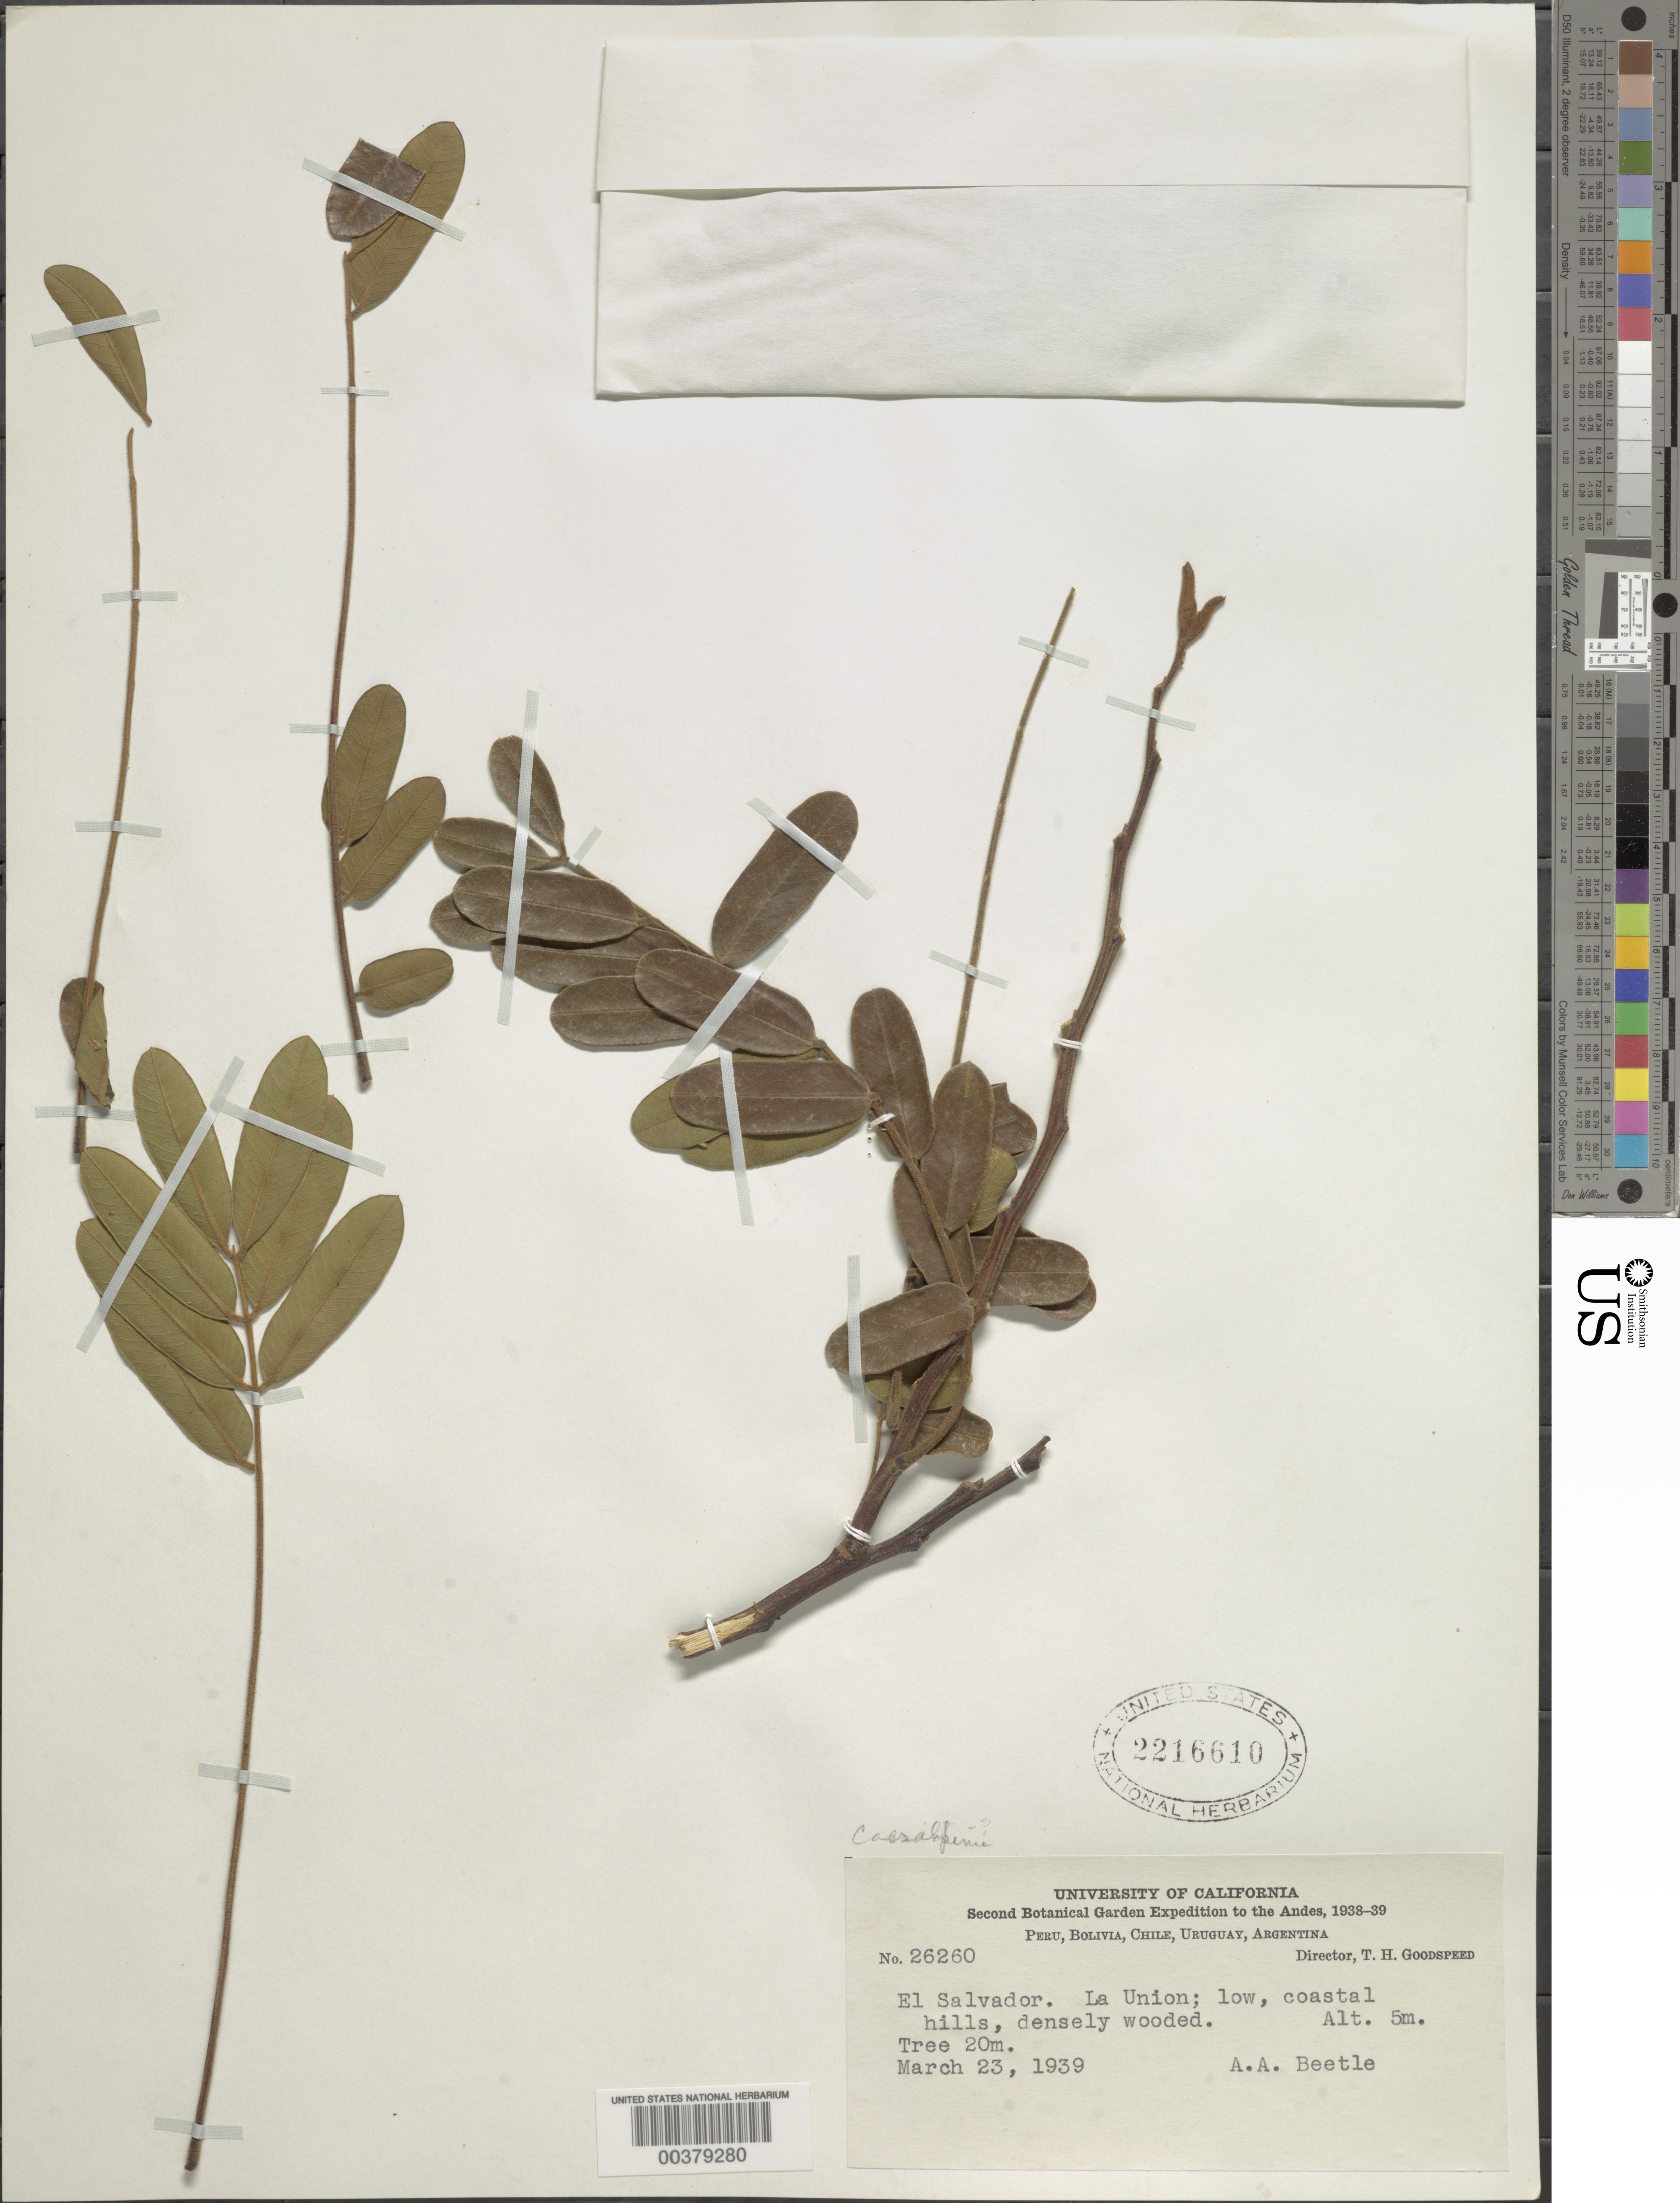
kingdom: Plantae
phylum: Tracheophyta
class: Magnoliopsida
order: Fabales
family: Fabaceae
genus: Caesalpinia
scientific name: Caesalpinia sp.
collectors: A. A. Beetle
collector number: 26260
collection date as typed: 23 Mar 1939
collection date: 1939-03-23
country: El Salvador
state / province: La Unión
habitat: Coastal hills, densely wooded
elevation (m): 5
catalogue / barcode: US 2216610